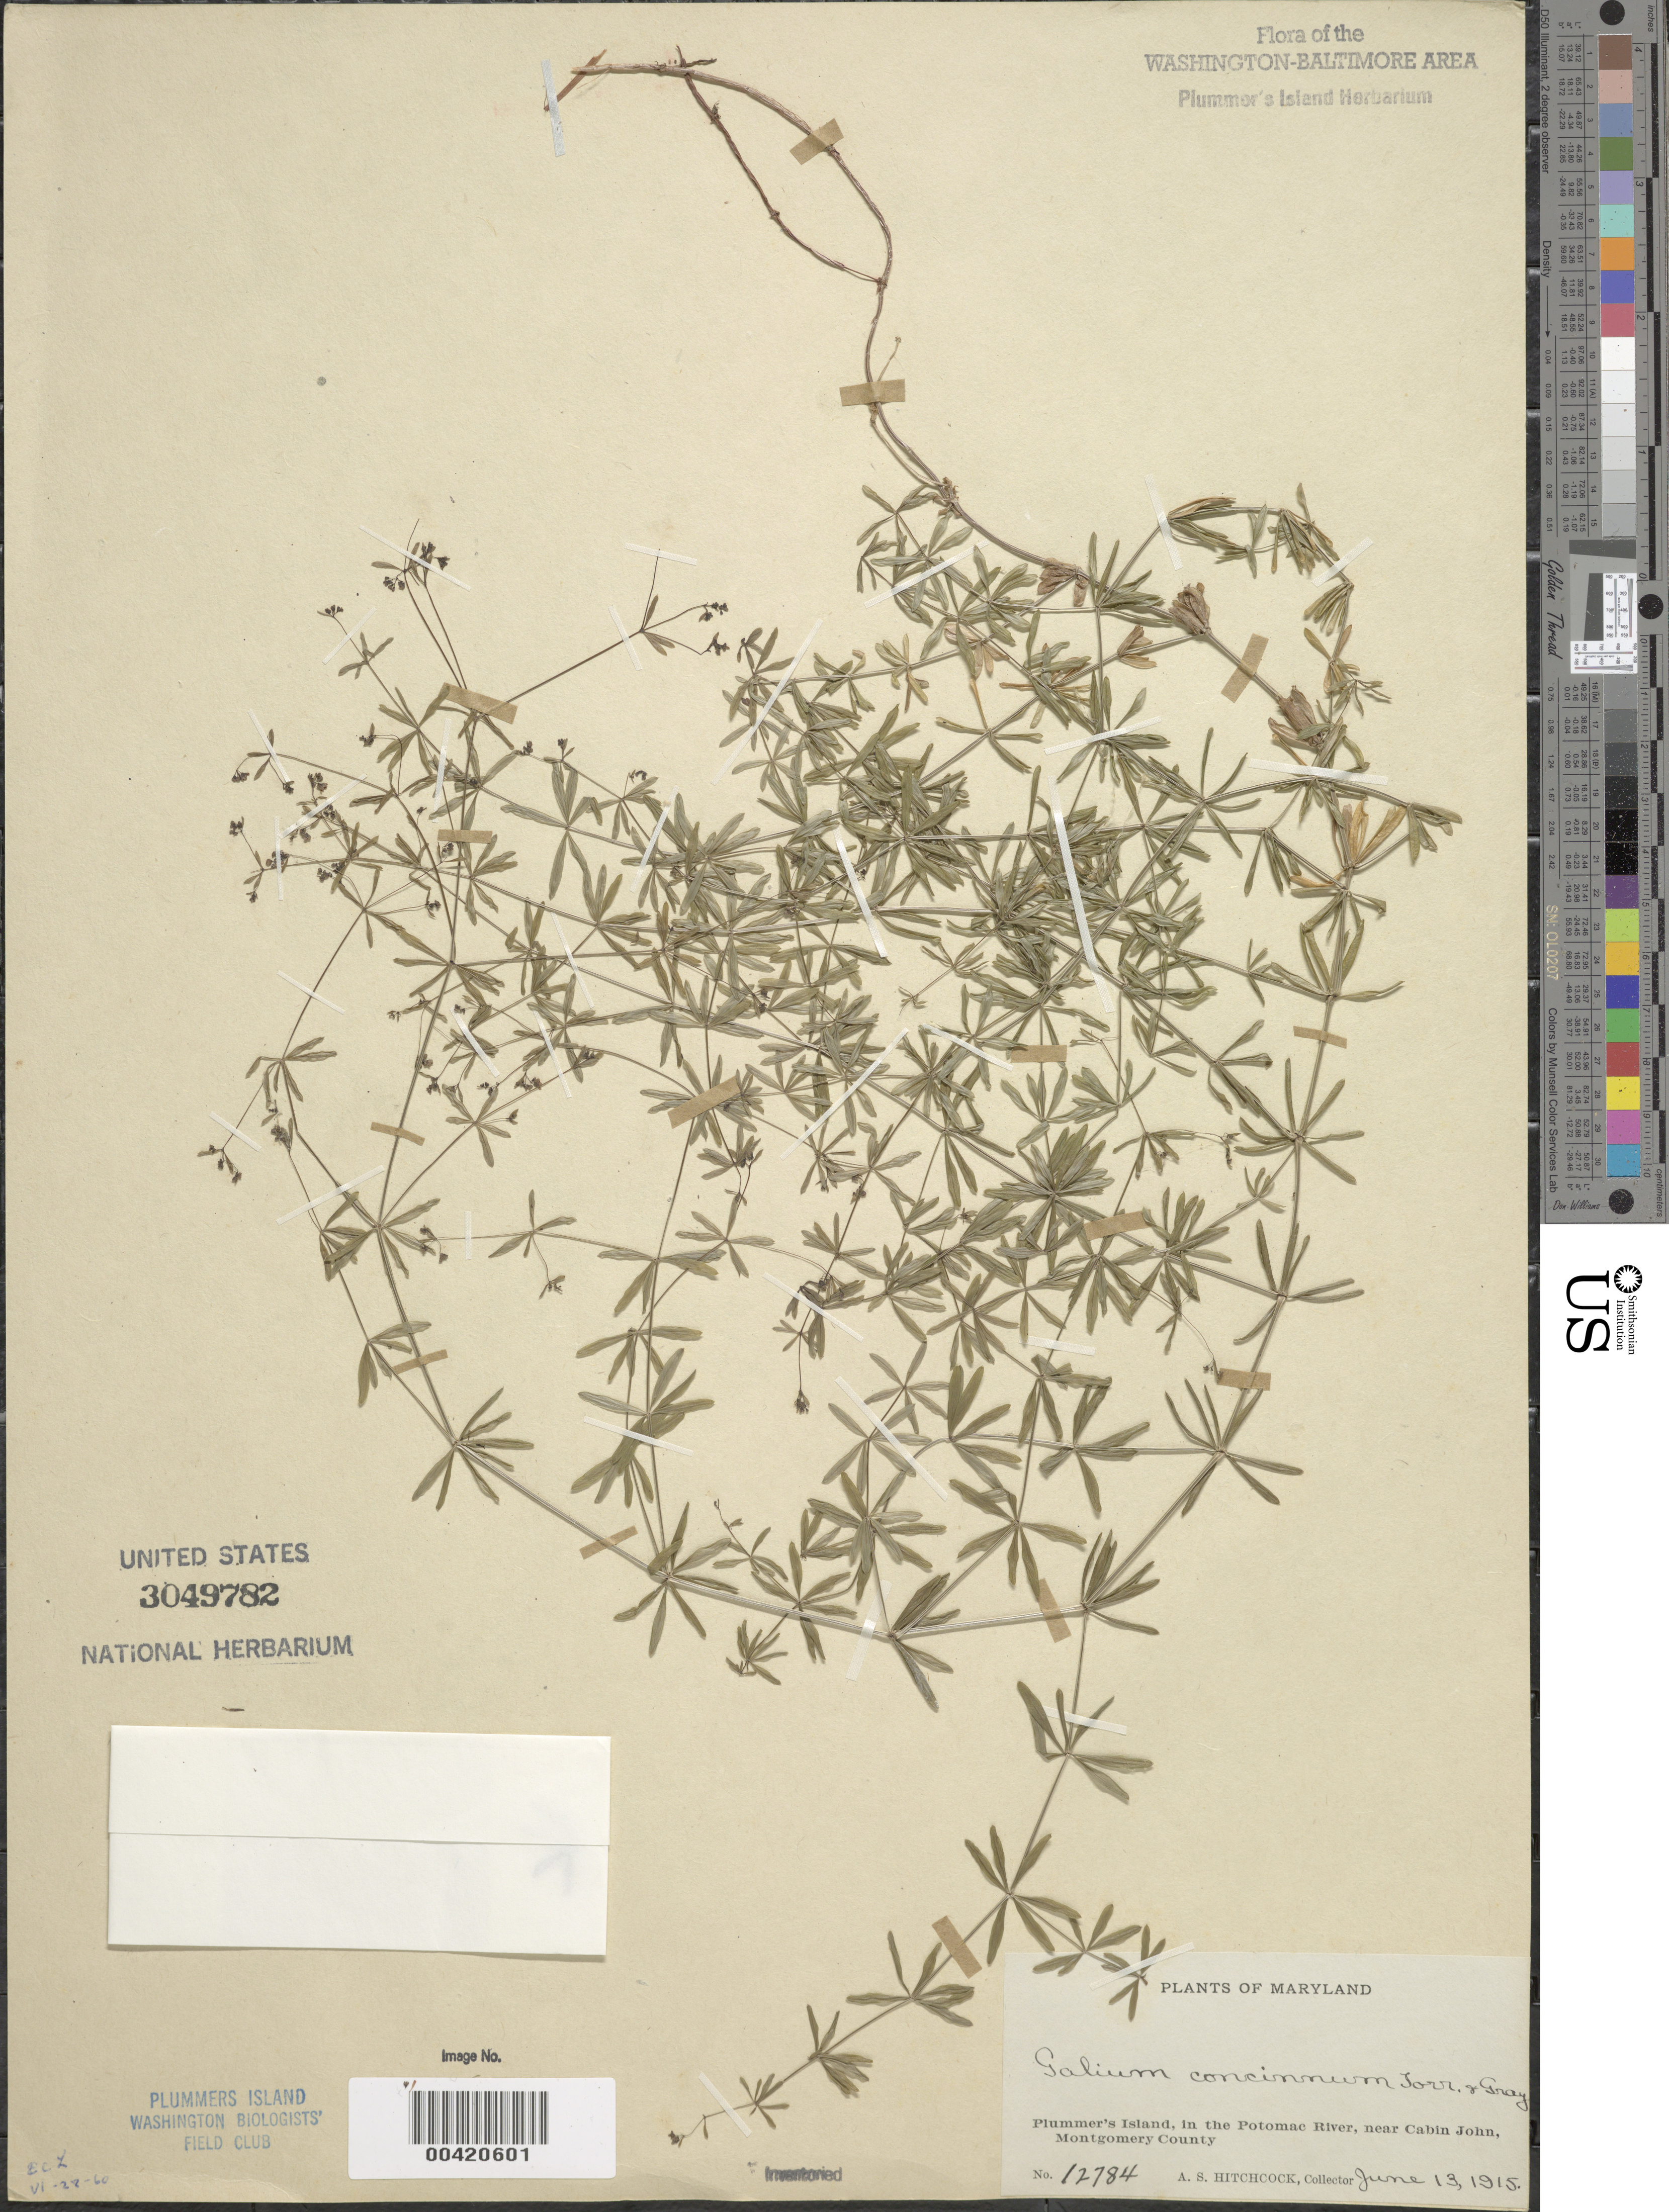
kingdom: Plantae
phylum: Tracheophyta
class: Magnoliopsida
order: Gentianales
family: Rubiaceae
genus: Galium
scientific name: Galium concinnum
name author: Torr. & A. Gray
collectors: A. S. Hitchcock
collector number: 12784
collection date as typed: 13 Jun 1915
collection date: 1915-06-13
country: United States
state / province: Maryland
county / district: Montgomery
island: Plummers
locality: Plummer's Island C. & O. Canal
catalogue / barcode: US 3049782